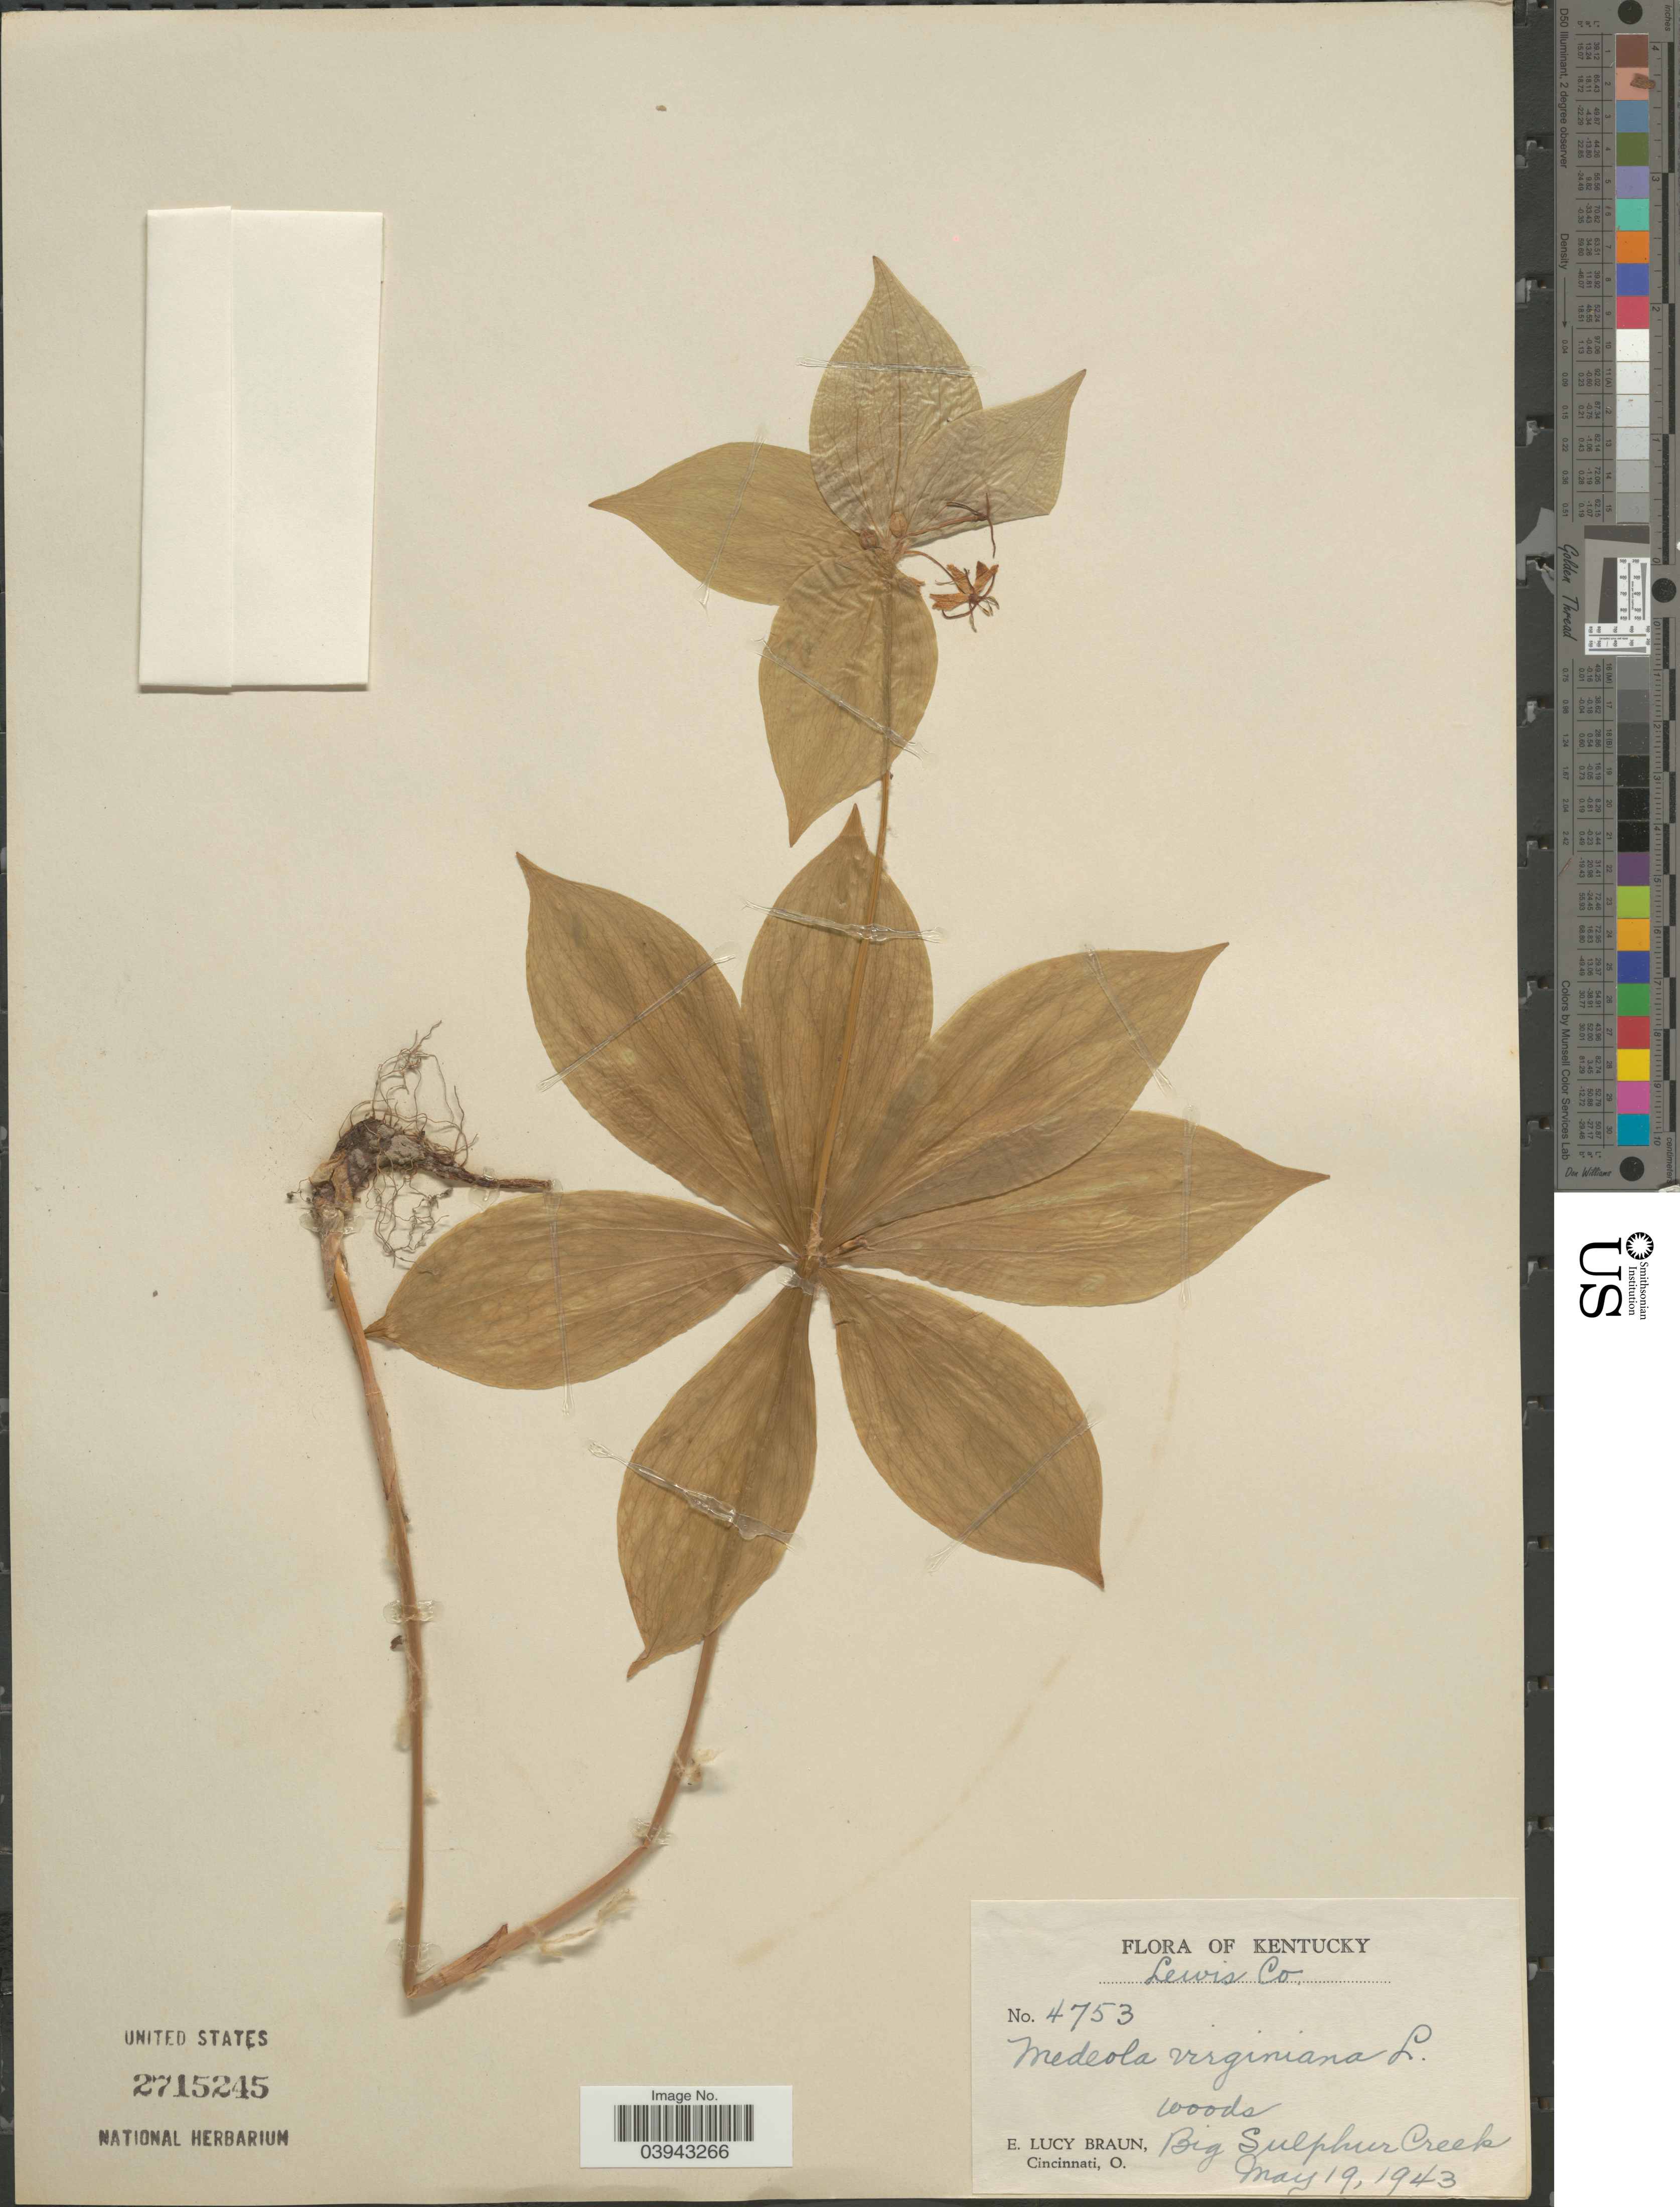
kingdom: Plantae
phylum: Tracheophyta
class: Liliopsida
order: Liliales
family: Liliaceae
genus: Medeola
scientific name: Medeola virginiana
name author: (L.) Desf.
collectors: E. L. Braun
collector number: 4753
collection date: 1943-05-19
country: United States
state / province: Kentucky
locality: Lewis Co. Big Sulphur Creek.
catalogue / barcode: US 2715245